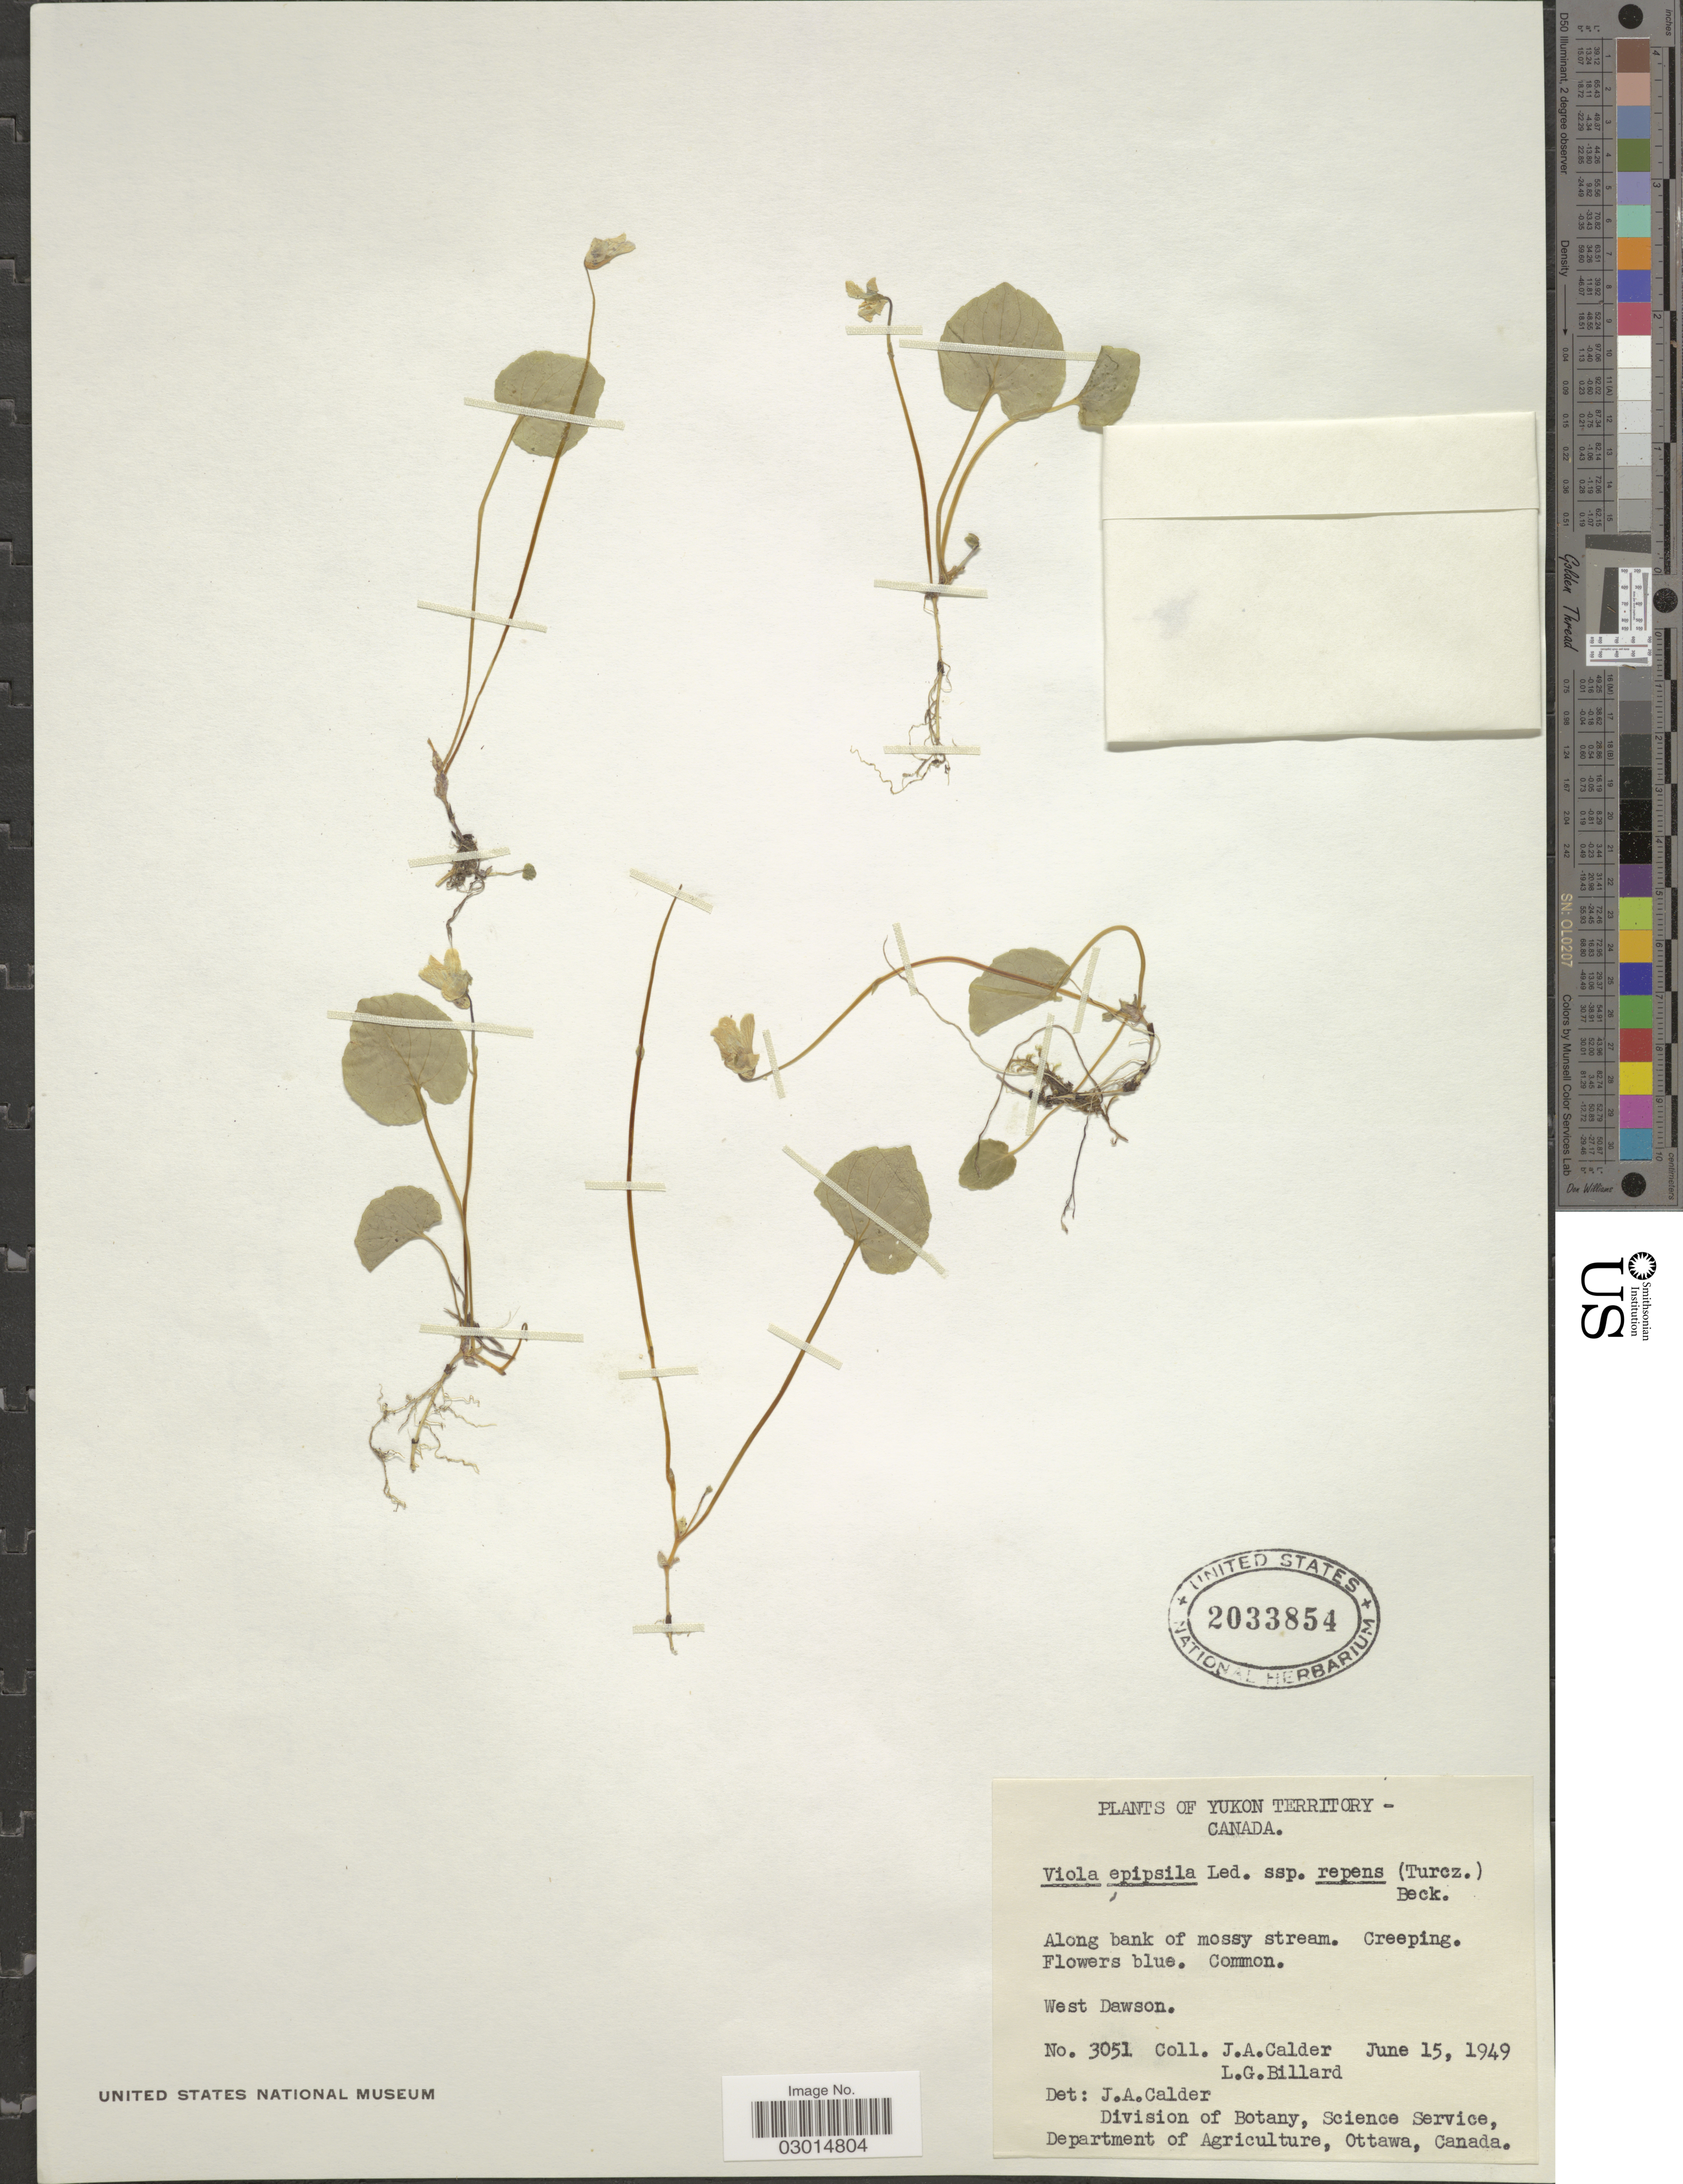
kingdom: Plantae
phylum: Tracheophyta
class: Magnoliopsida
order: Malpighiales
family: Violaceae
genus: Viola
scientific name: Viola epipsila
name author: Ledeb.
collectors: J. A. Calder & L. Billard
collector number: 3051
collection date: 1949-06-15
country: Canada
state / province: Yukon Territory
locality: Along bank of mossy stream. West Dawson.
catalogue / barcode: US 2033854